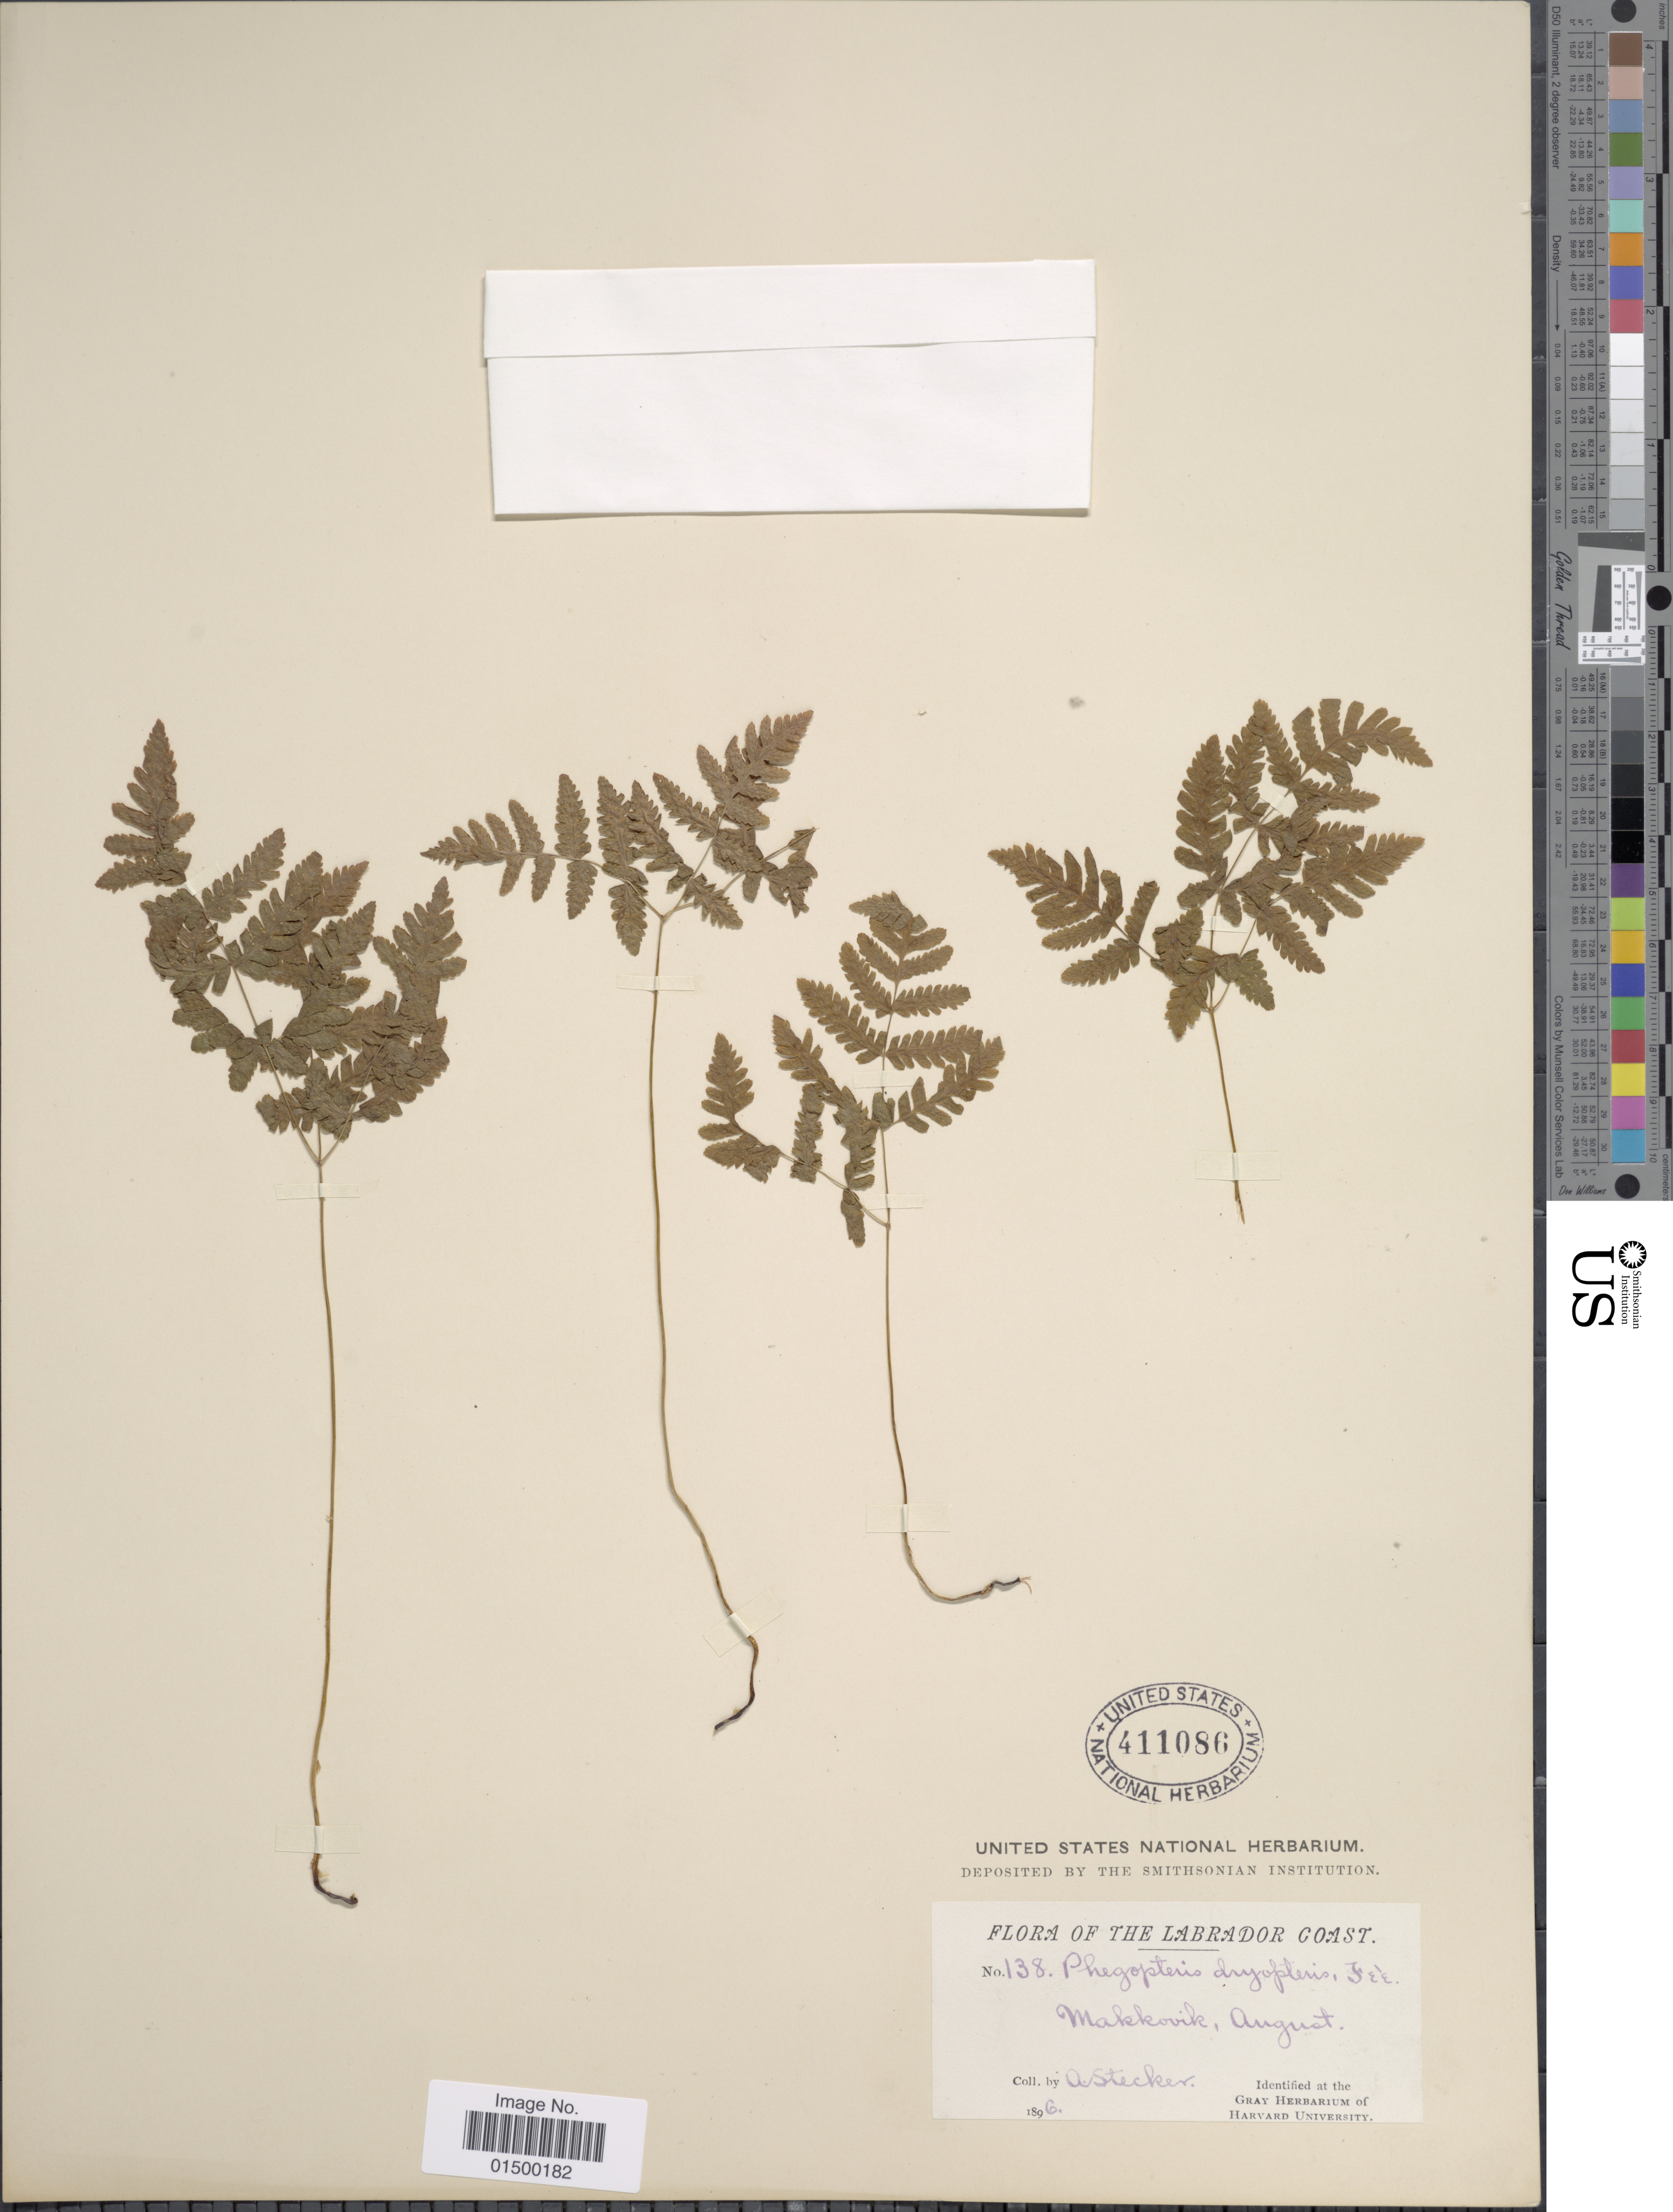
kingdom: Plantae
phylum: Tracheophyta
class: Polypodiopsida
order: Polypodiales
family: Cystopteridaceae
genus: Gymnocarpium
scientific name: Gymnocarpium disjunctum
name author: (Rupr.) Ching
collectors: A. Stecker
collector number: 138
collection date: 1896-08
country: Canada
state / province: Newfoundland and Labrador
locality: Labrador Coast, Makkovik.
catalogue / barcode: US 411086